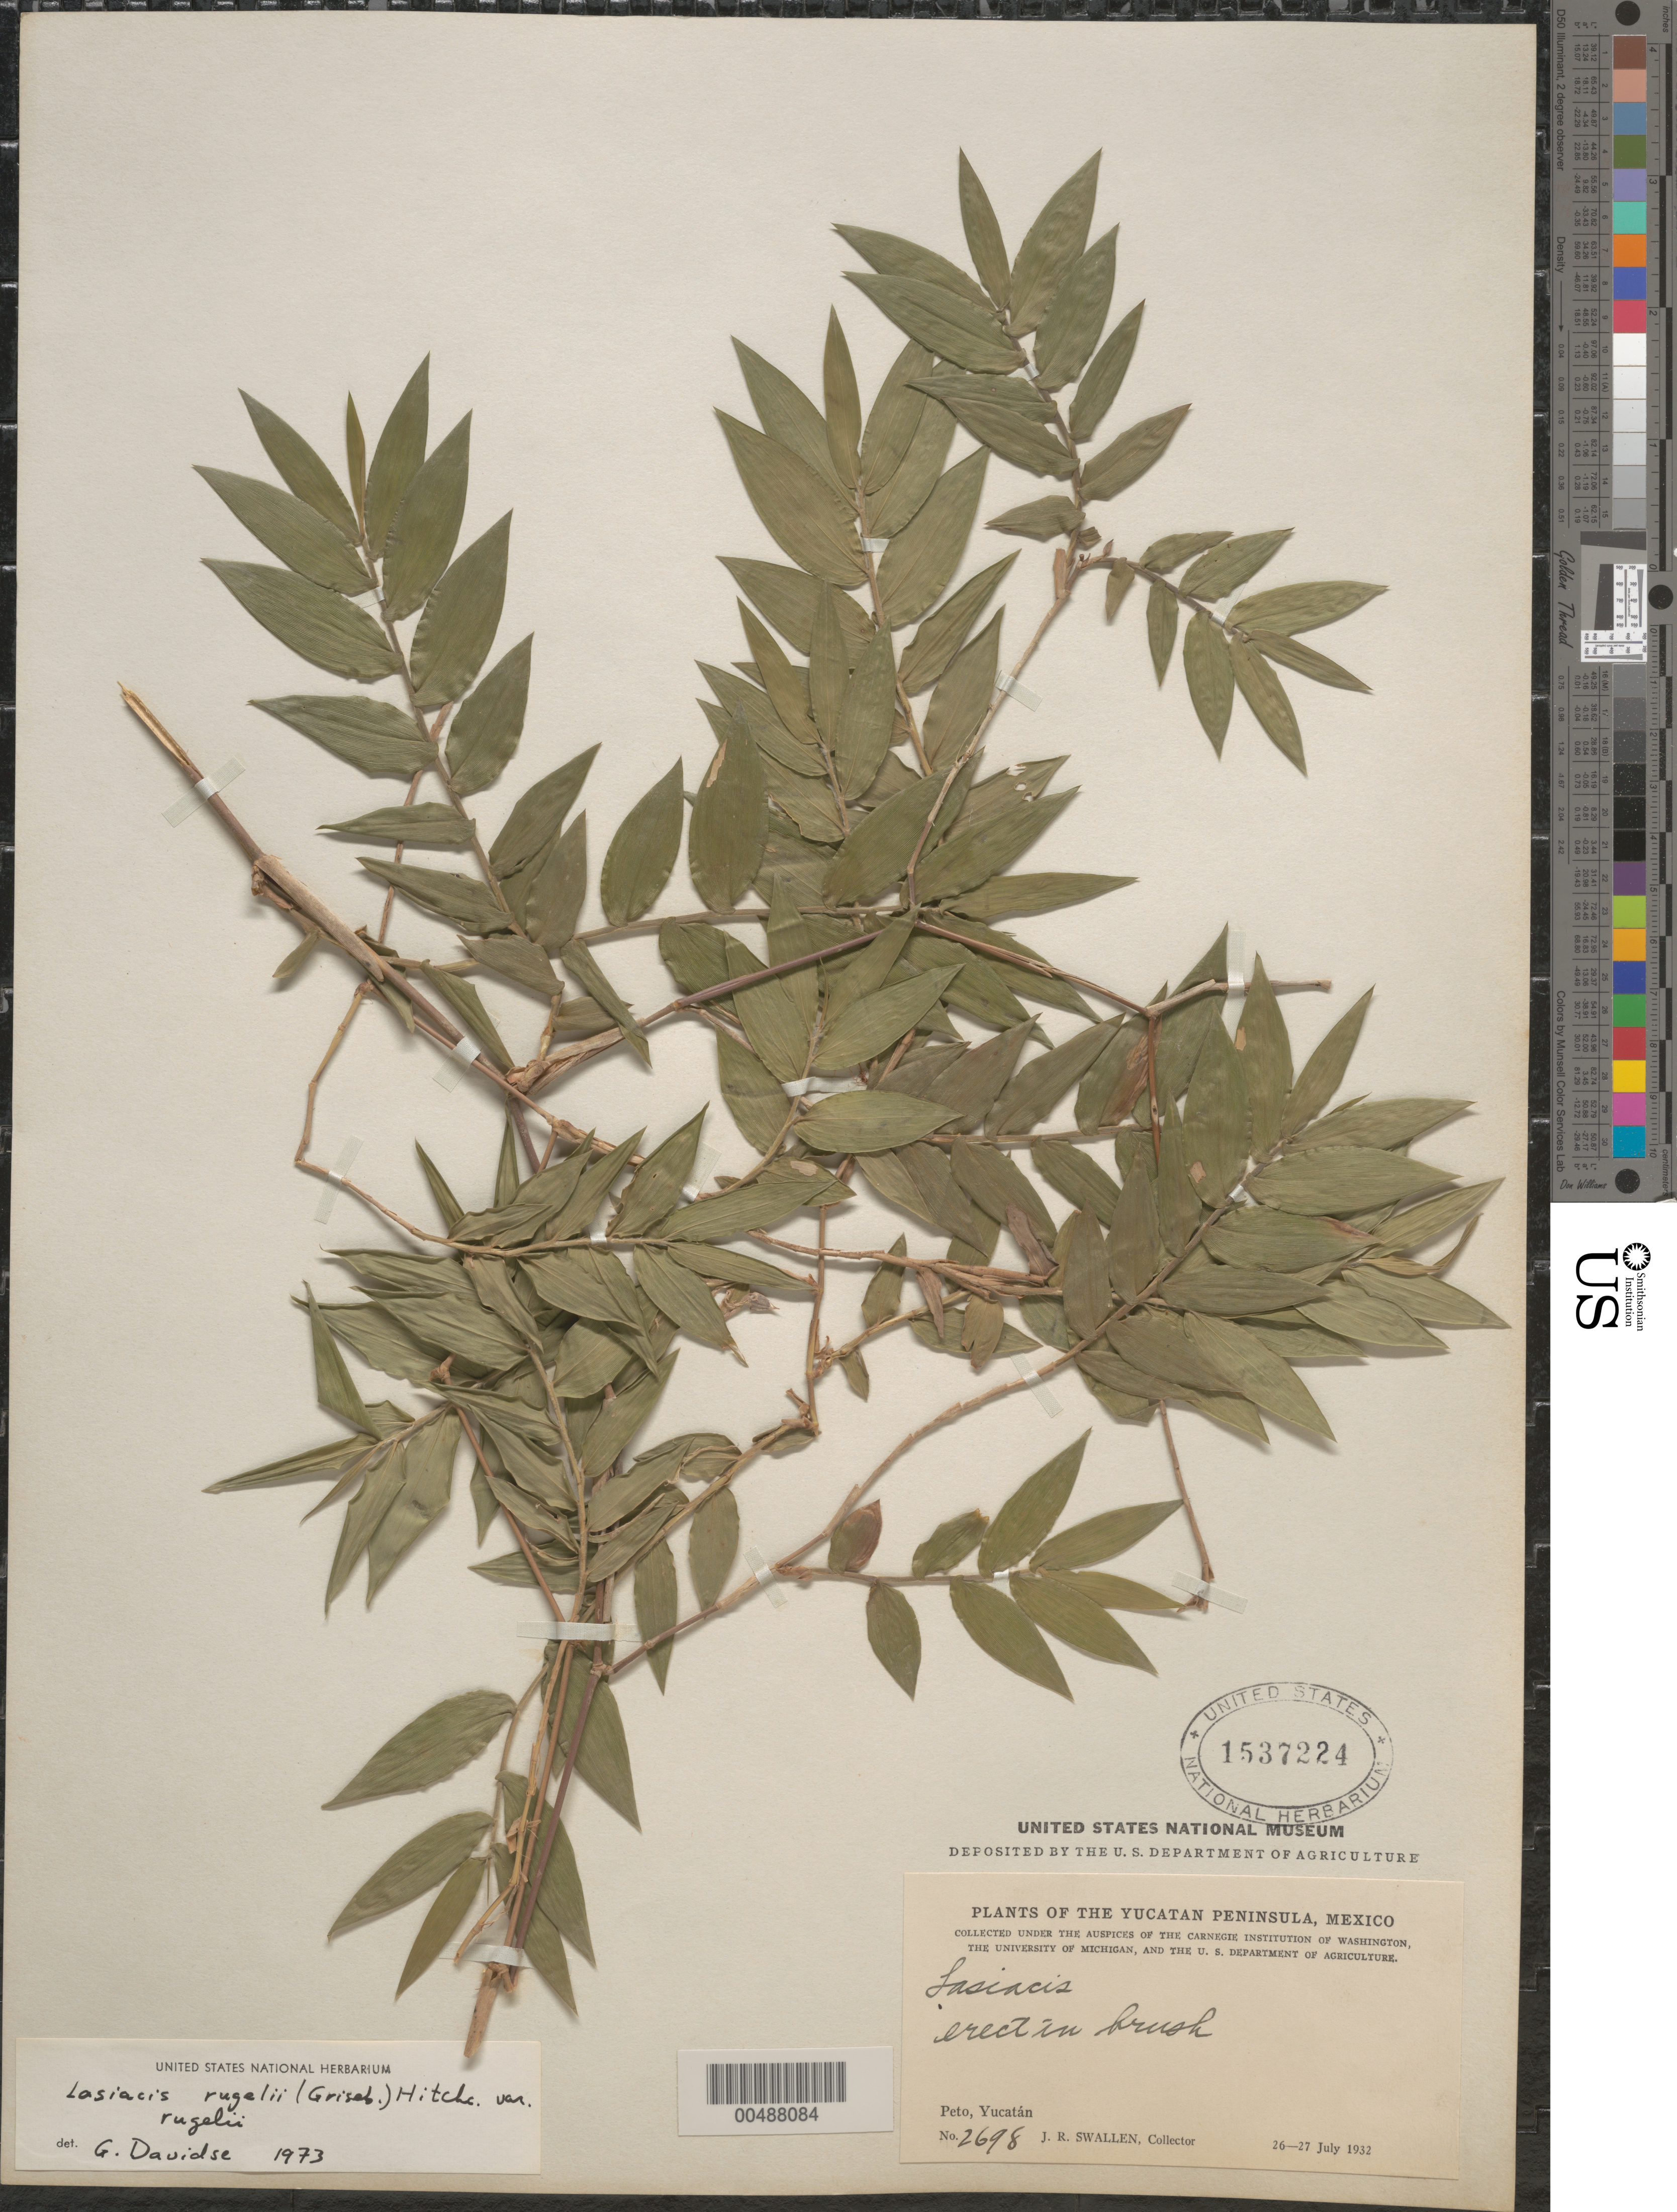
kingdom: Plantae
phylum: Tracheophyta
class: Liliopsida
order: Poales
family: Poaceae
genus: Lasiacis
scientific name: Lasiacis rugelii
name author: (Griseb.) Hitchc.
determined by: Davidse, Gerrit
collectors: J. R. Swallen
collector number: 2698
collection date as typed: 26 Jul 1932 to 27 Jul 1932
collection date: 1932-07-26/1932-07-27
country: Mexico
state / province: Yucatan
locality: Yucatan Peninsula, Peto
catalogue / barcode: US 1537224